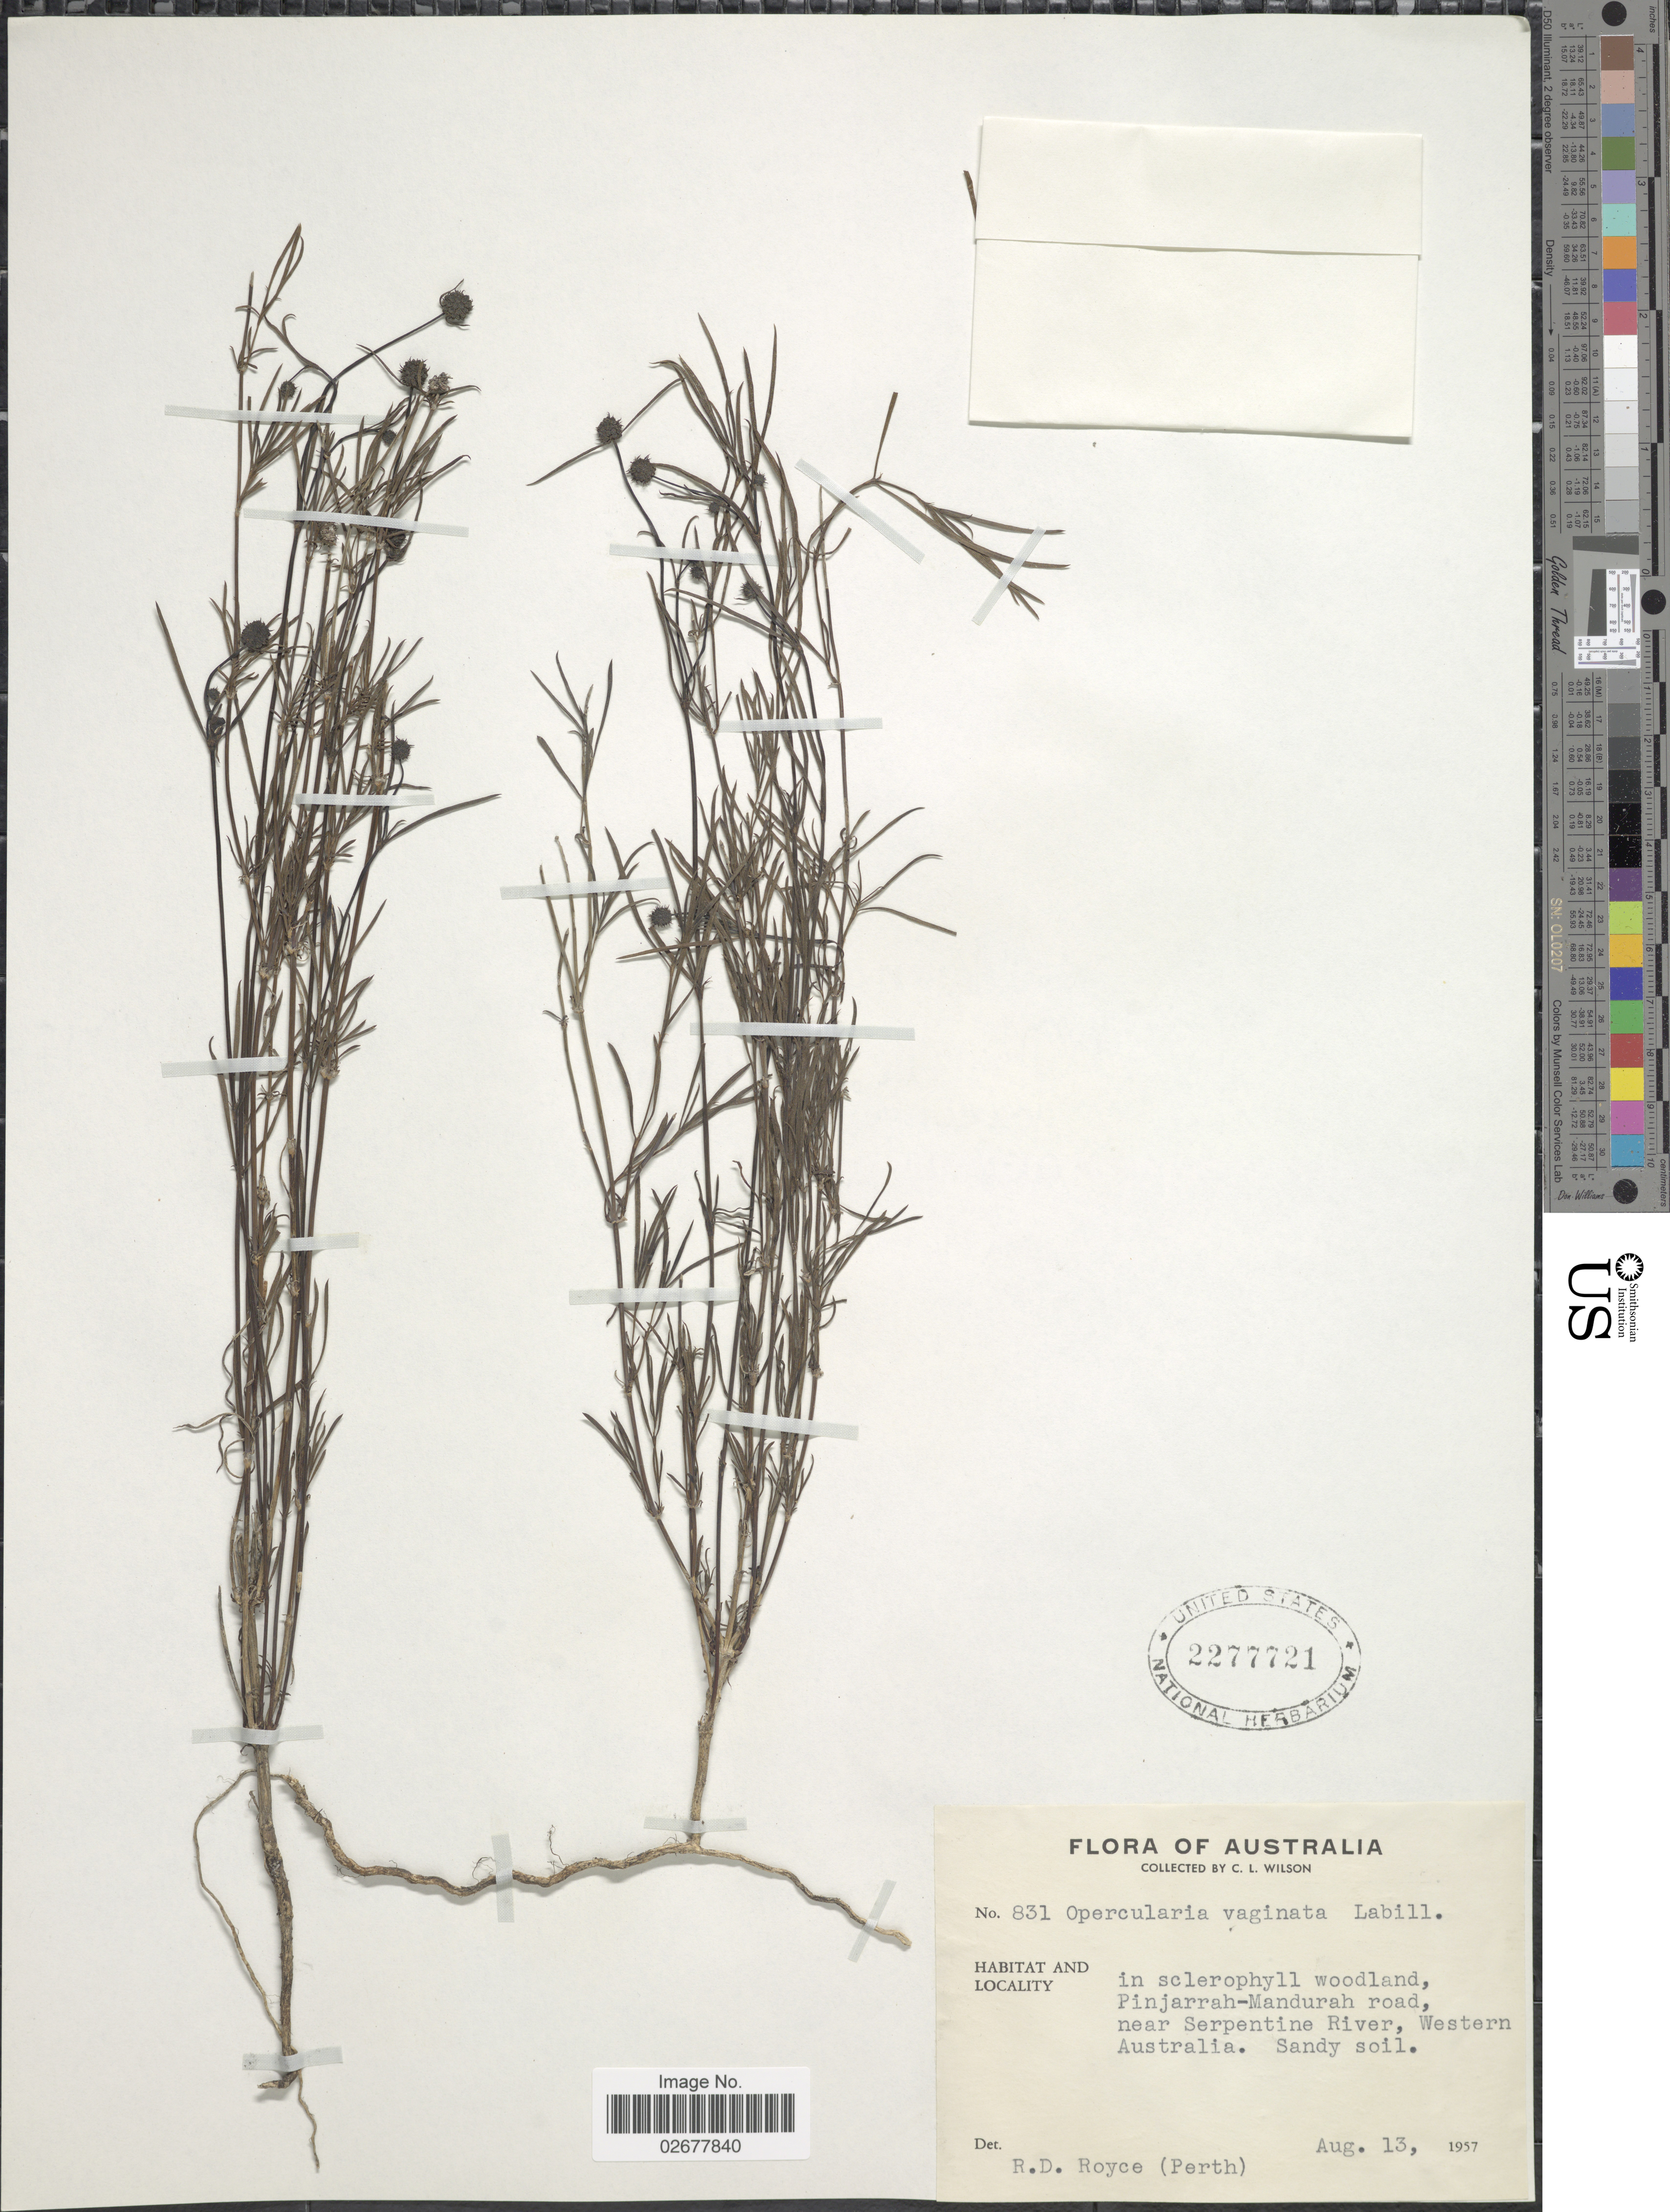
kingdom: Plantae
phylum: Tracheophyta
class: Magnoliopsida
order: Gentianales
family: Rubiaceae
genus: Opercularia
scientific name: Opercularia vaginata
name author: Juss.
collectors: C. L. Wilson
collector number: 831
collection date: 1957-08-13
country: Australia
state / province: Western Australia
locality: In sclerophyll woodland, Pinjarrah-Mandurah road, near Serpentine River, Western Australia.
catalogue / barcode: US 2277721